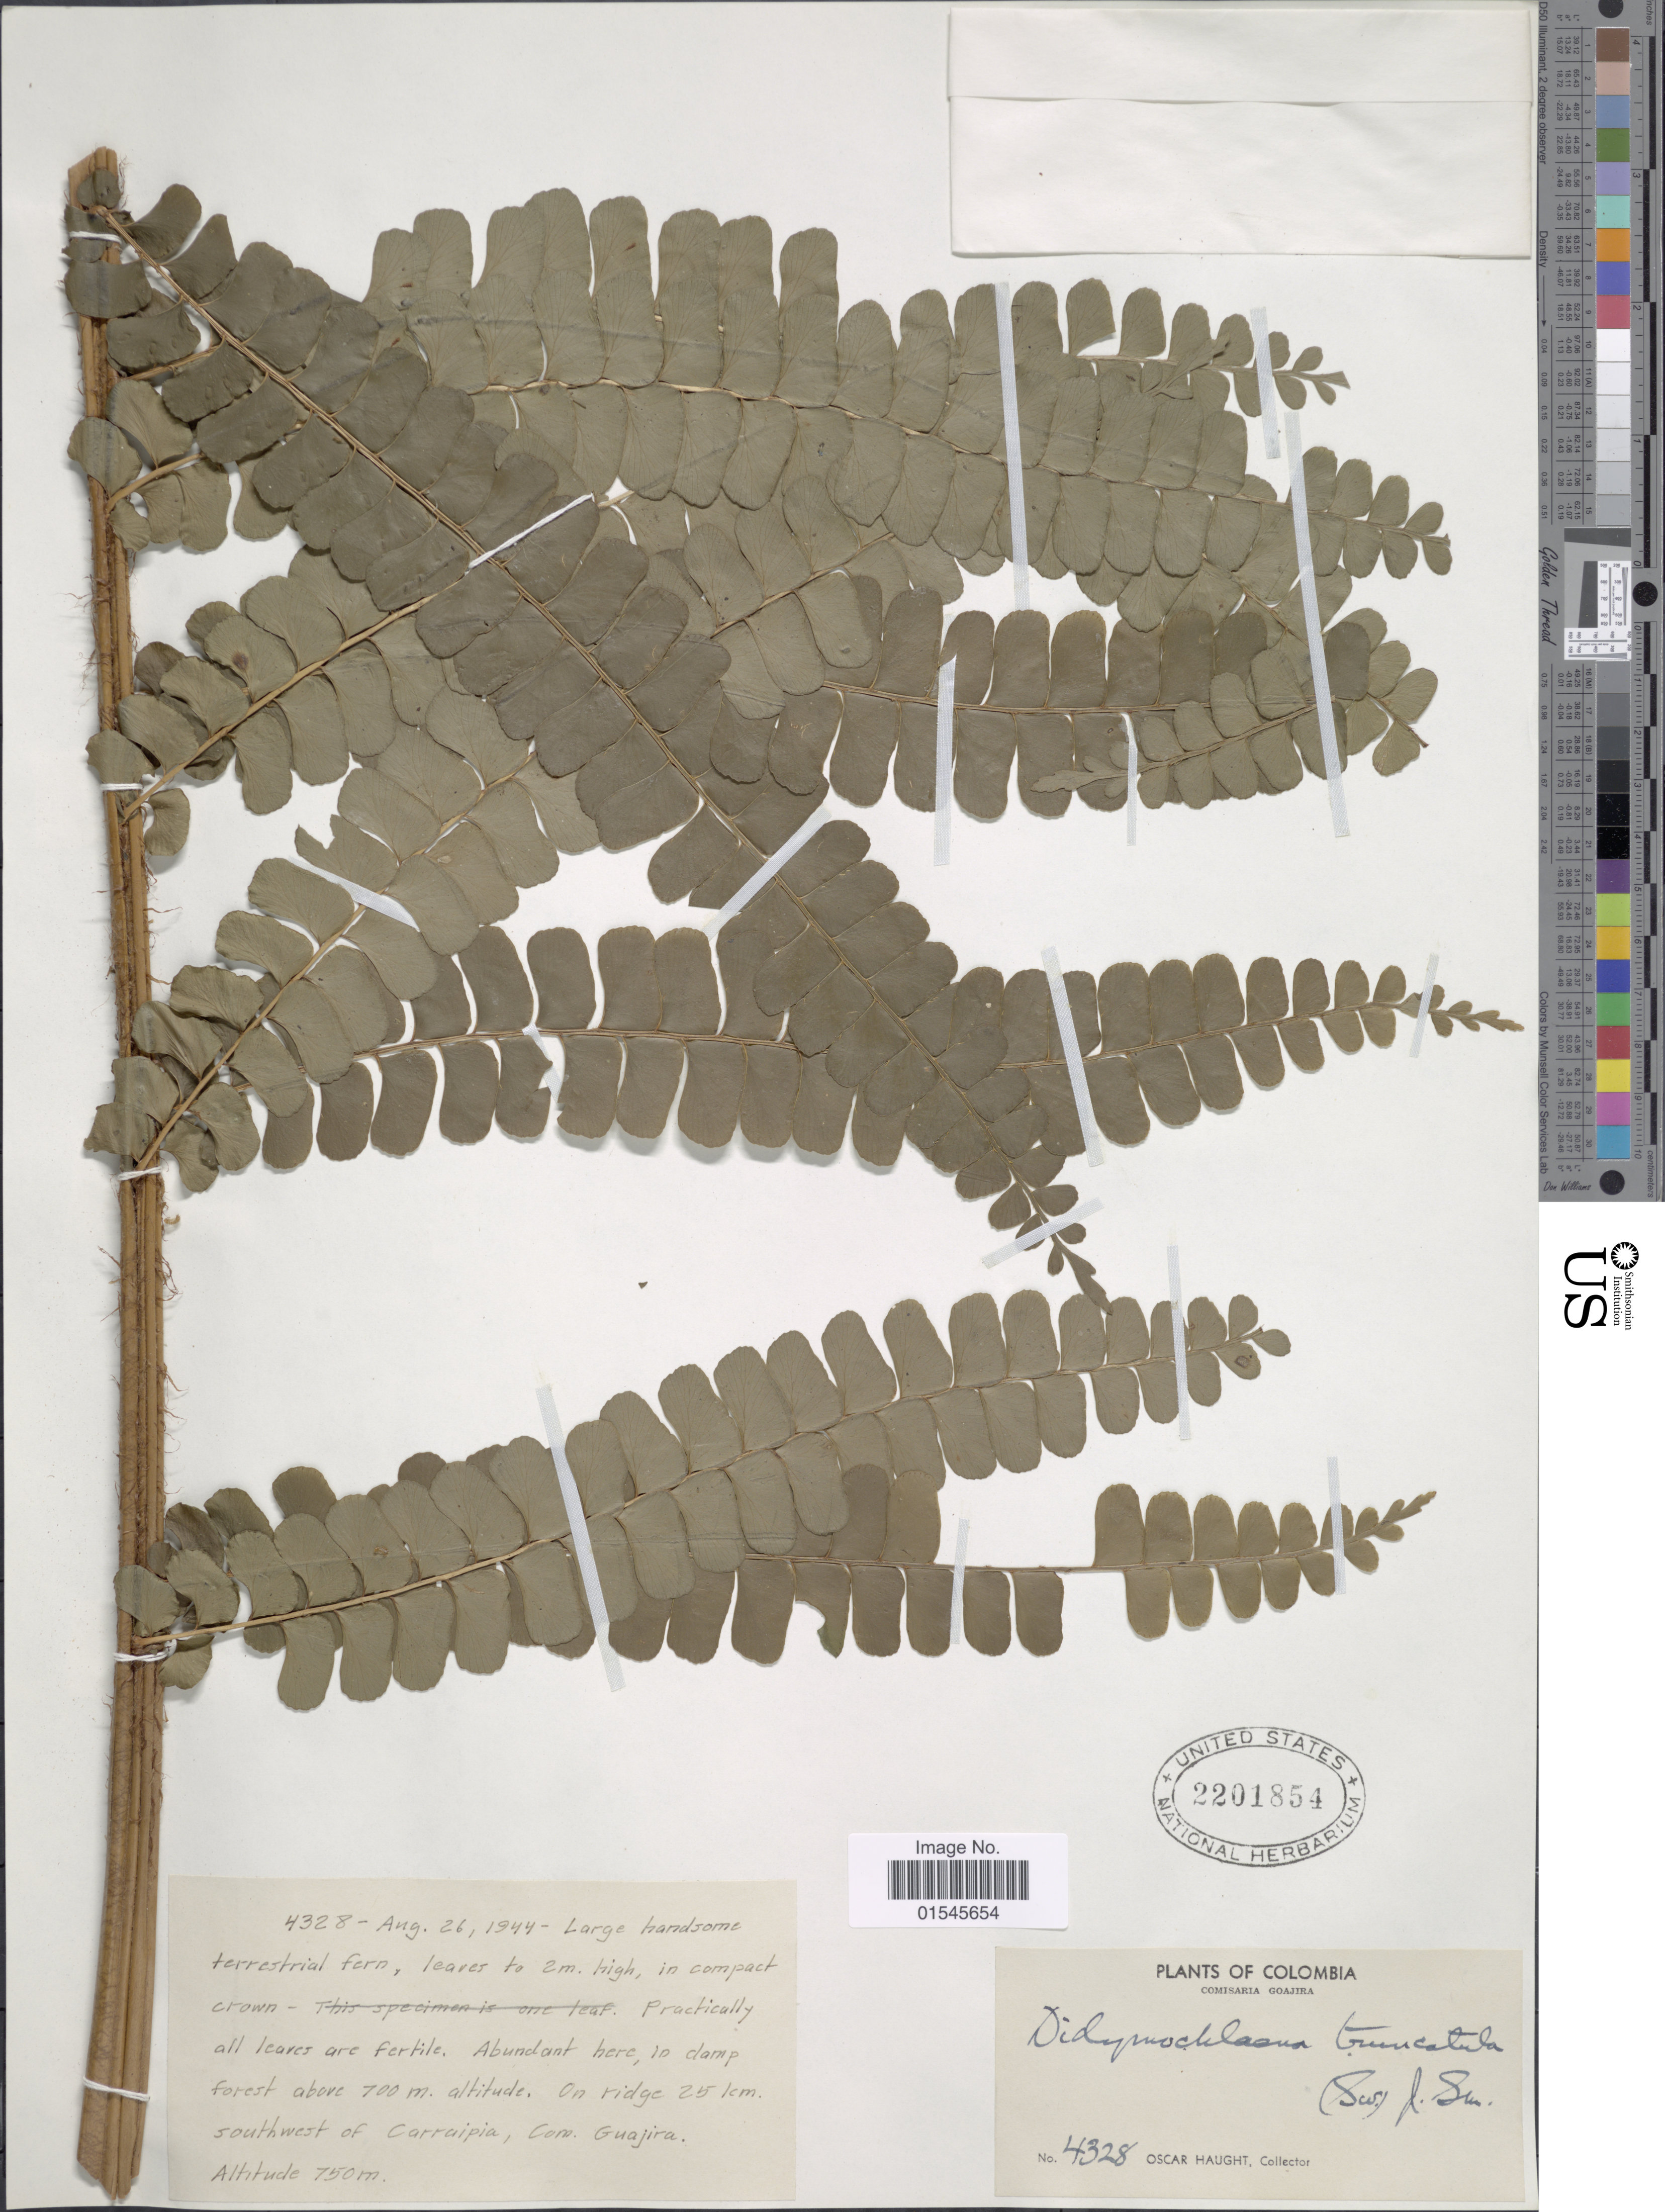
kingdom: Plantae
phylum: Tracheophyta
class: Polypodiopsida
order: Polypodiales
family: Didymochlaenaceae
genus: Didymochlaena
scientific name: Didymochlaena truncatula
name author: (Sw.) J. Sm.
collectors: O. L. Haught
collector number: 4328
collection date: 1944-08-26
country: Colombia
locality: On ridge 25 km. southwest of Carraipia, Com Cuajira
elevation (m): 750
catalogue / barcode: US 2201854